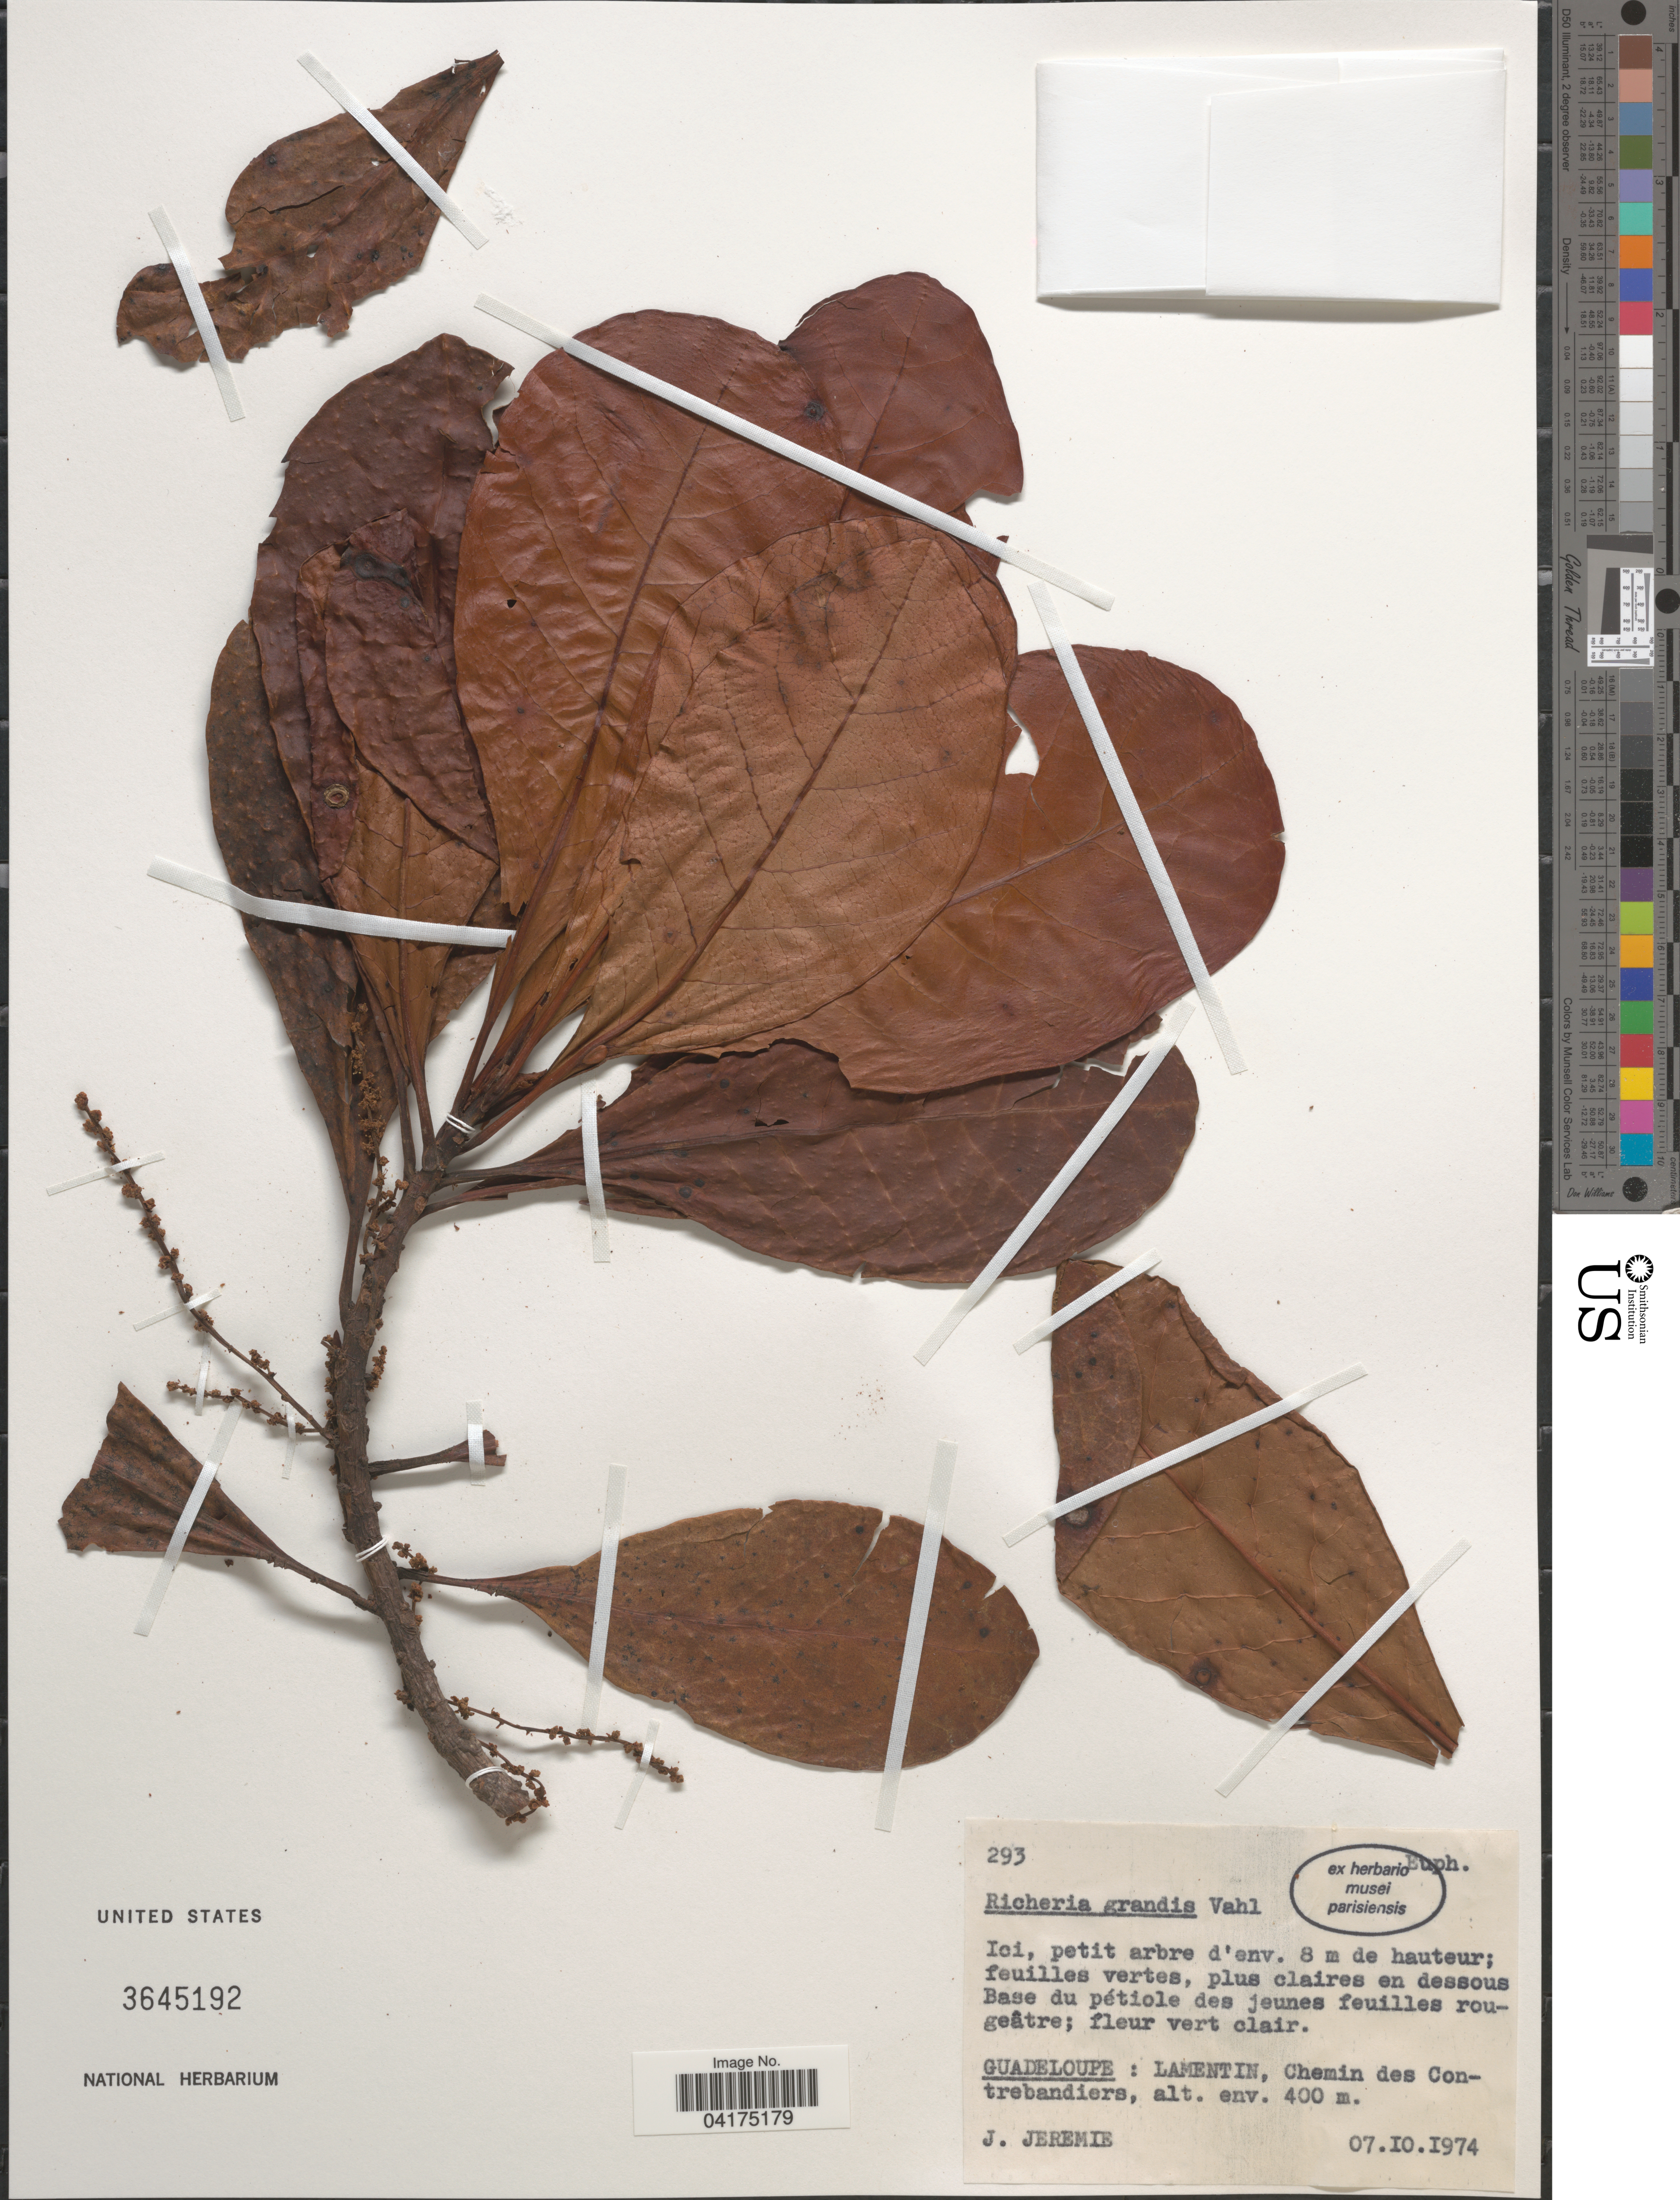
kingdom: Plantae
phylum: Tracheophyta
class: Magnoliopsida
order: Malpighiales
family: Phyllanthaceae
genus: Richeria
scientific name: Richeria grandis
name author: Vahl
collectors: J. Jérémie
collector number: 293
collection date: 1974-10-07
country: Guadeloupe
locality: Lamentin, Chemin des Contrebandiers.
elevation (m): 400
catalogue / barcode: US 3645192